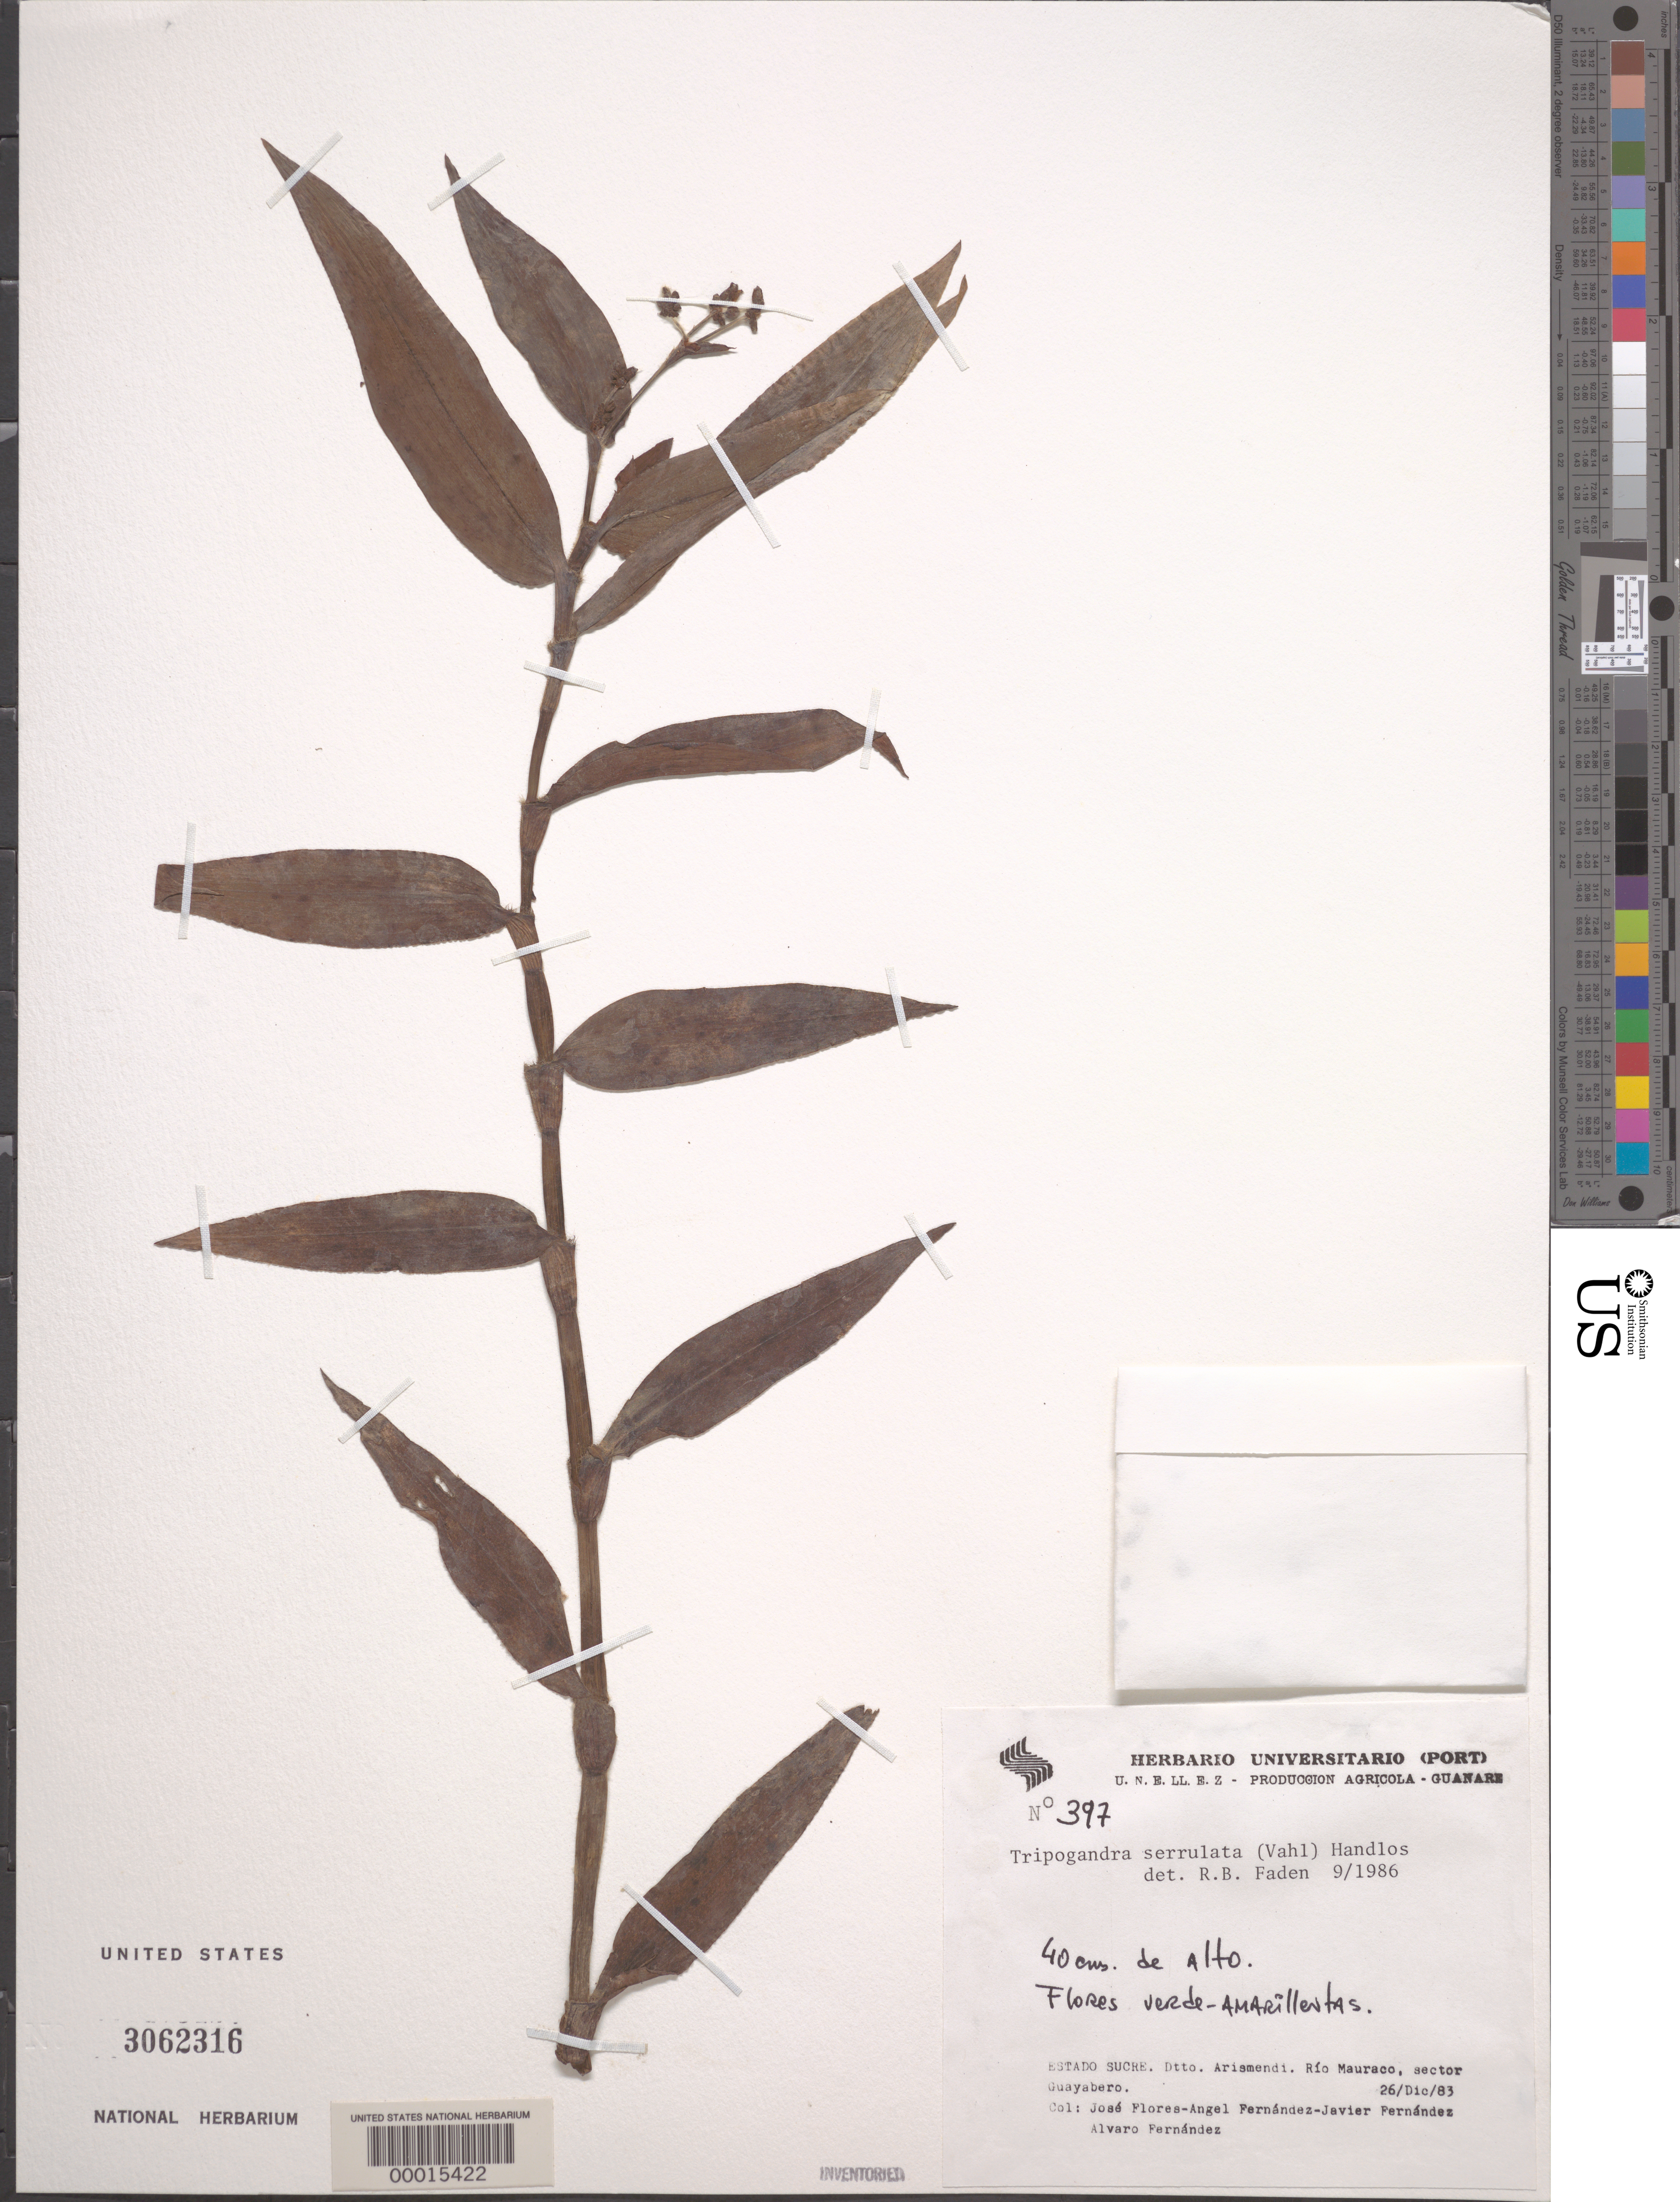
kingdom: Plantae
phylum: Tracheophyta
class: Liliopsida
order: Commelinales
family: Commelinaceae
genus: Tripogandra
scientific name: Tripogandra serrulata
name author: (Vahl) Handlos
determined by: Faden, Robert B., (US), Smithsonian Institution - National Museum of Natural History (UNITED STATES)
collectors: J. Flores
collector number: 397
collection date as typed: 26 Dec 1983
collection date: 1983-12-26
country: Venezuela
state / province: Sucre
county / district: Arismendi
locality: Rio mauraco, sector guayabero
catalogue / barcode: US 3062316